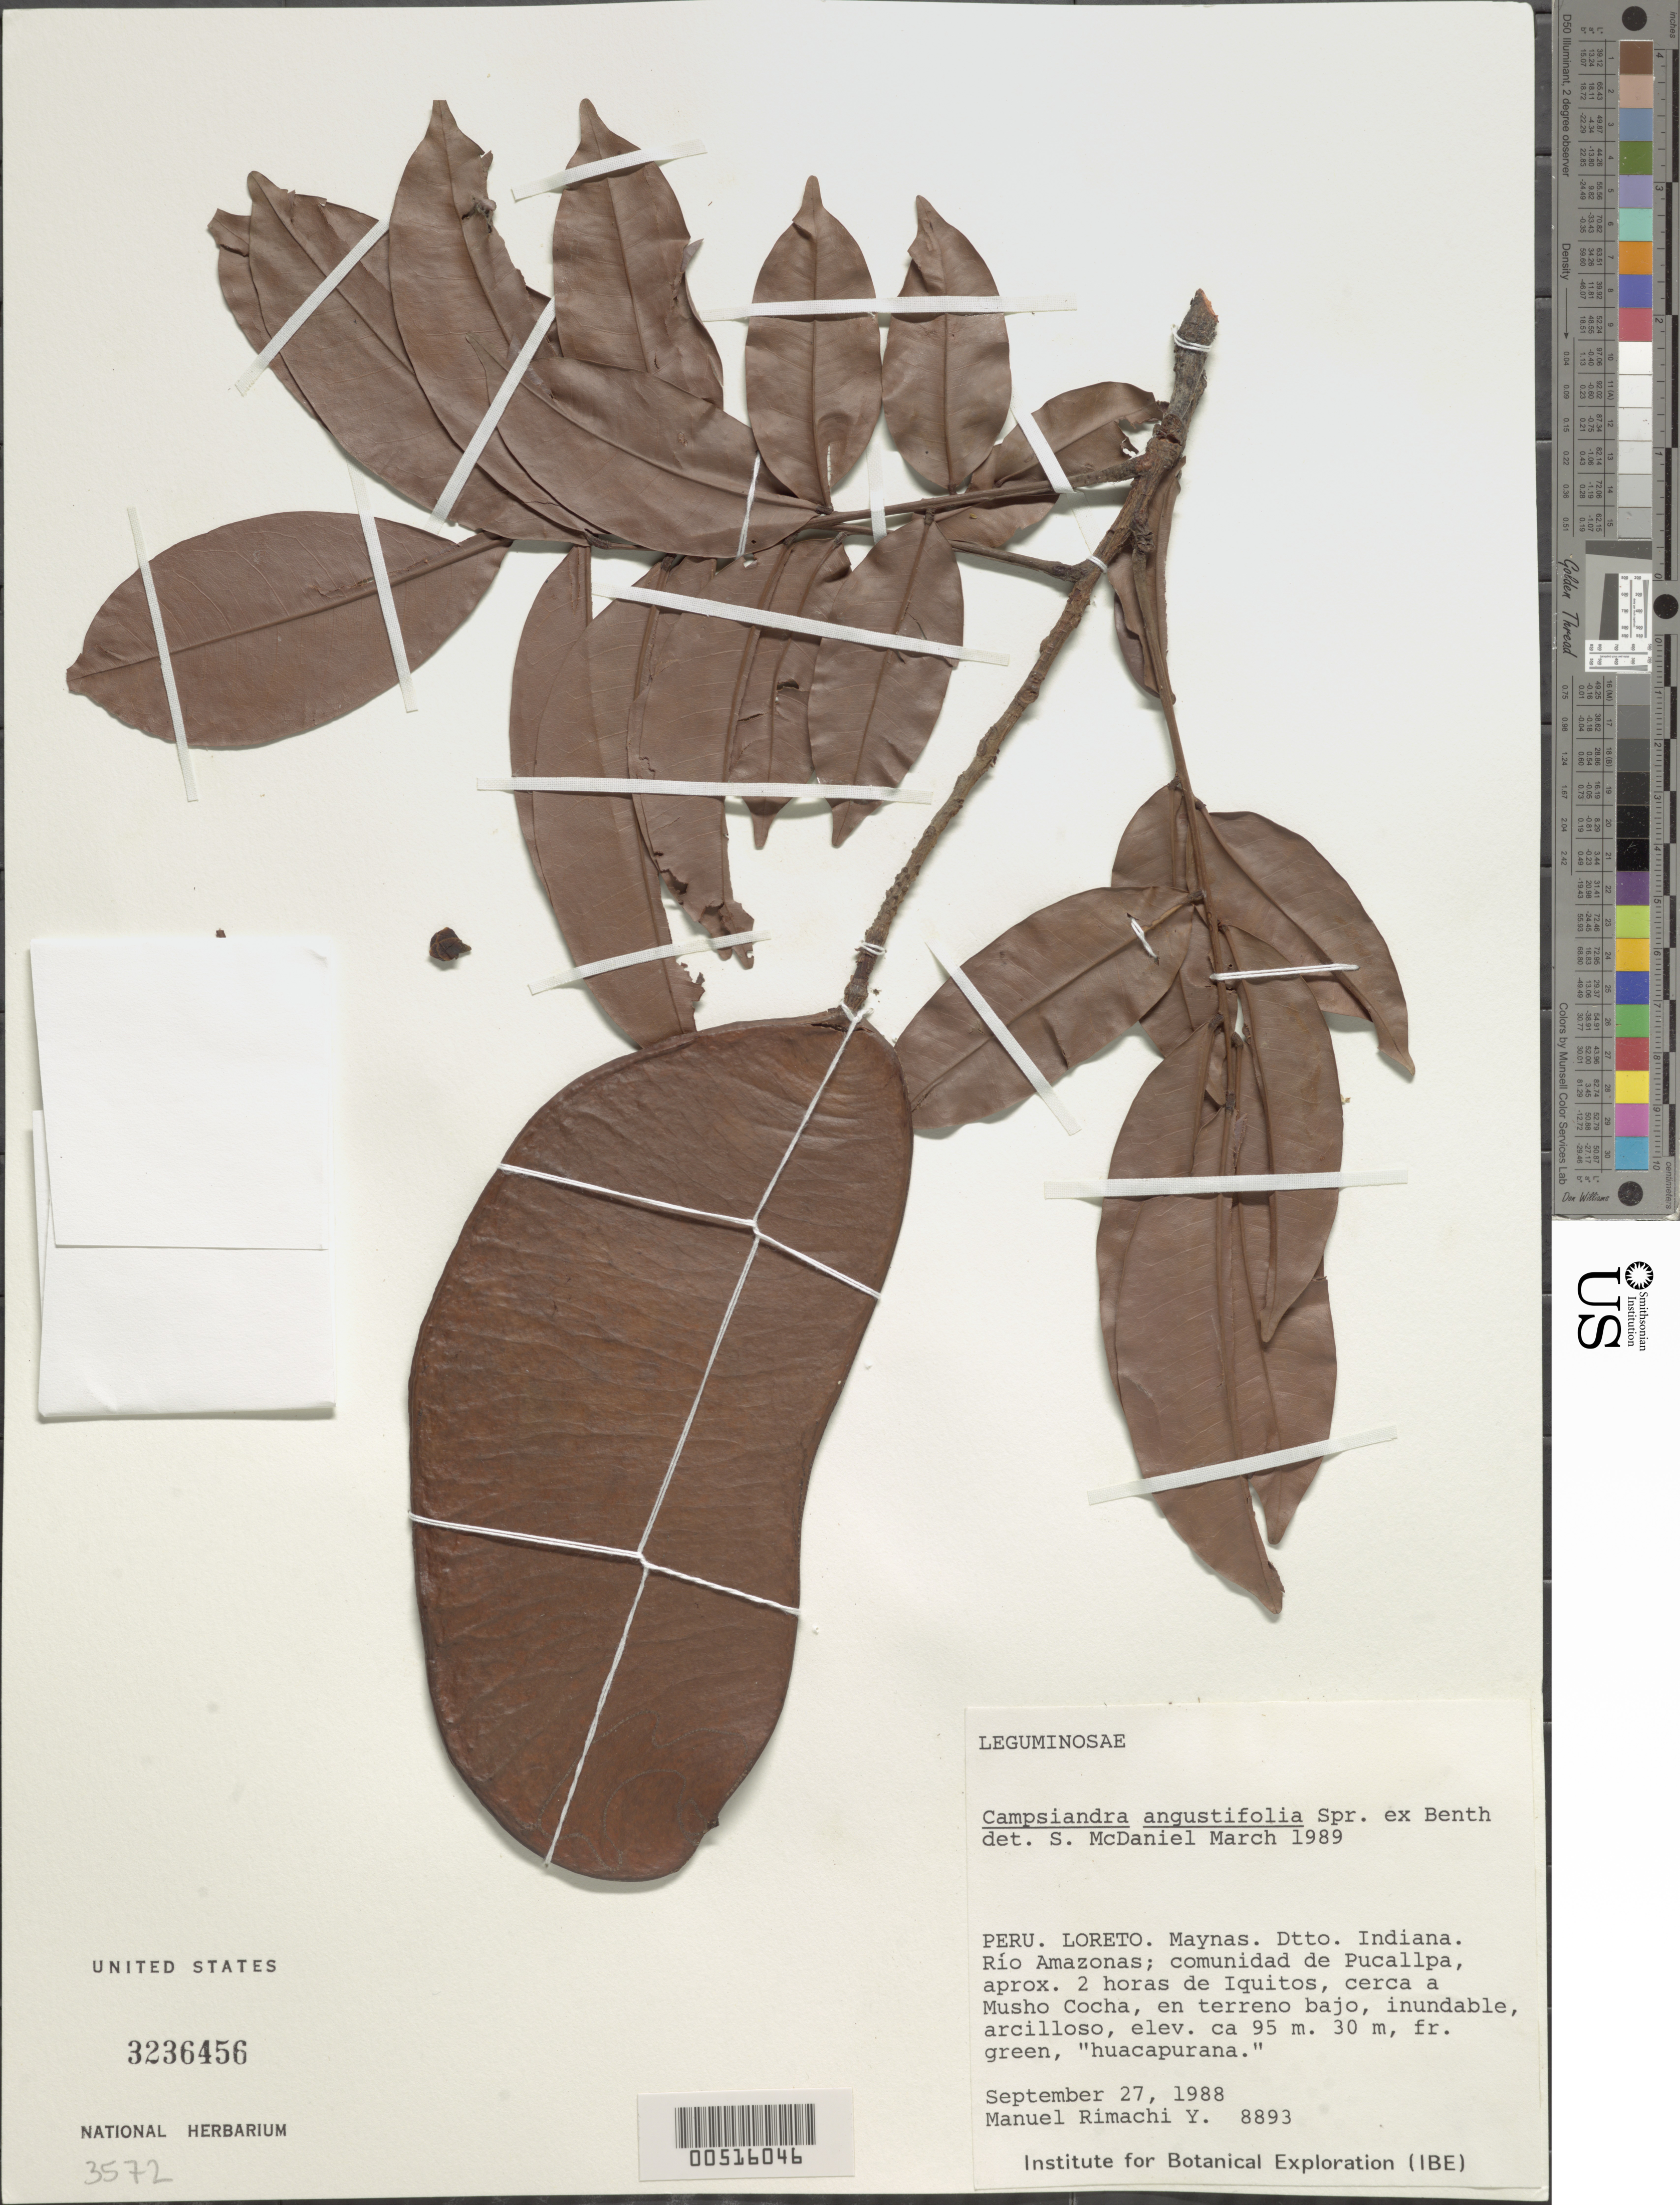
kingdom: Plantae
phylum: Tracheophyta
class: Magnoliopsida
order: Fabales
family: Fabaceae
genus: Campsiandra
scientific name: Campsiandra angustifolia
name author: Spruce ex Benth.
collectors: M. Rimachi Y.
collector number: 8893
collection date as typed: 27 Sep 1988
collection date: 1988-09-27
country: Peru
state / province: Loreto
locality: Maynas, indiana, rio amazonas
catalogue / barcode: US 3236456